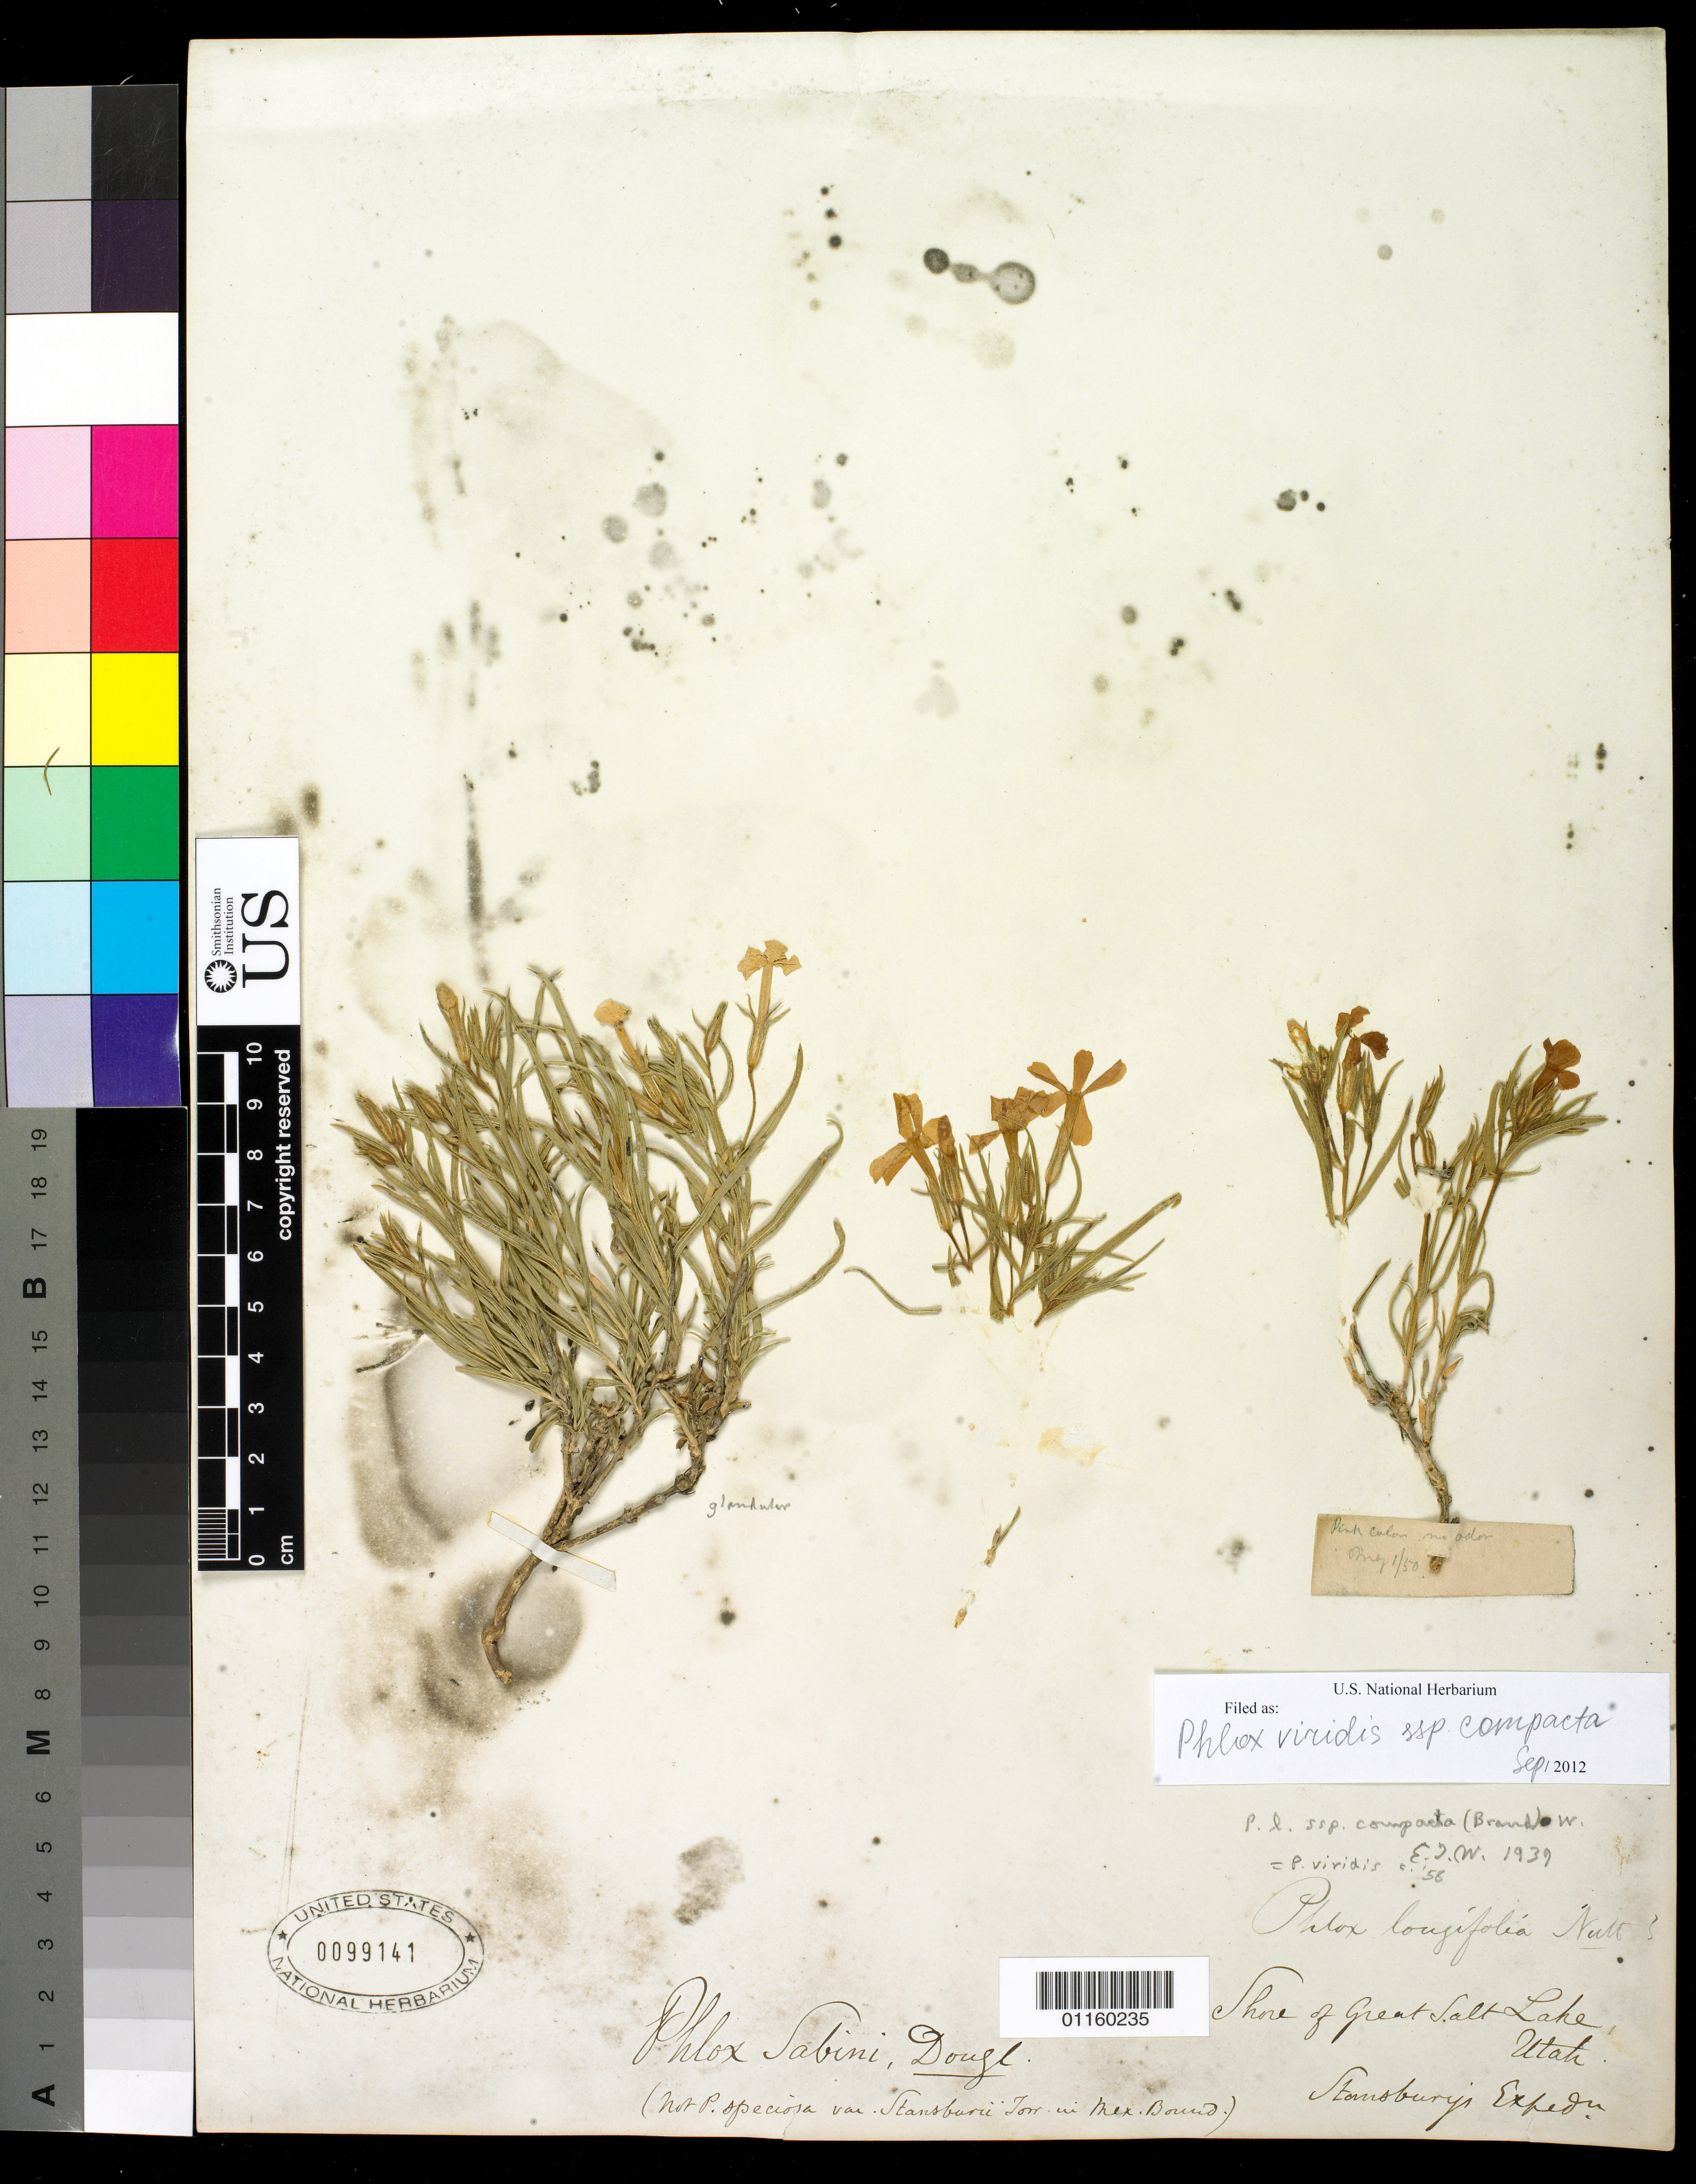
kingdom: Plantae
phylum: Tracheophyta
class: Magnoliopsida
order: Ericales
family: Polemoniaceae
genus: Phlox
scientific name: Phlox longifolia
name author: Nutt.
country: United States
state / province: Utah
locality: Shore of Great Salt Lake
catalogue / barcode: US 99141